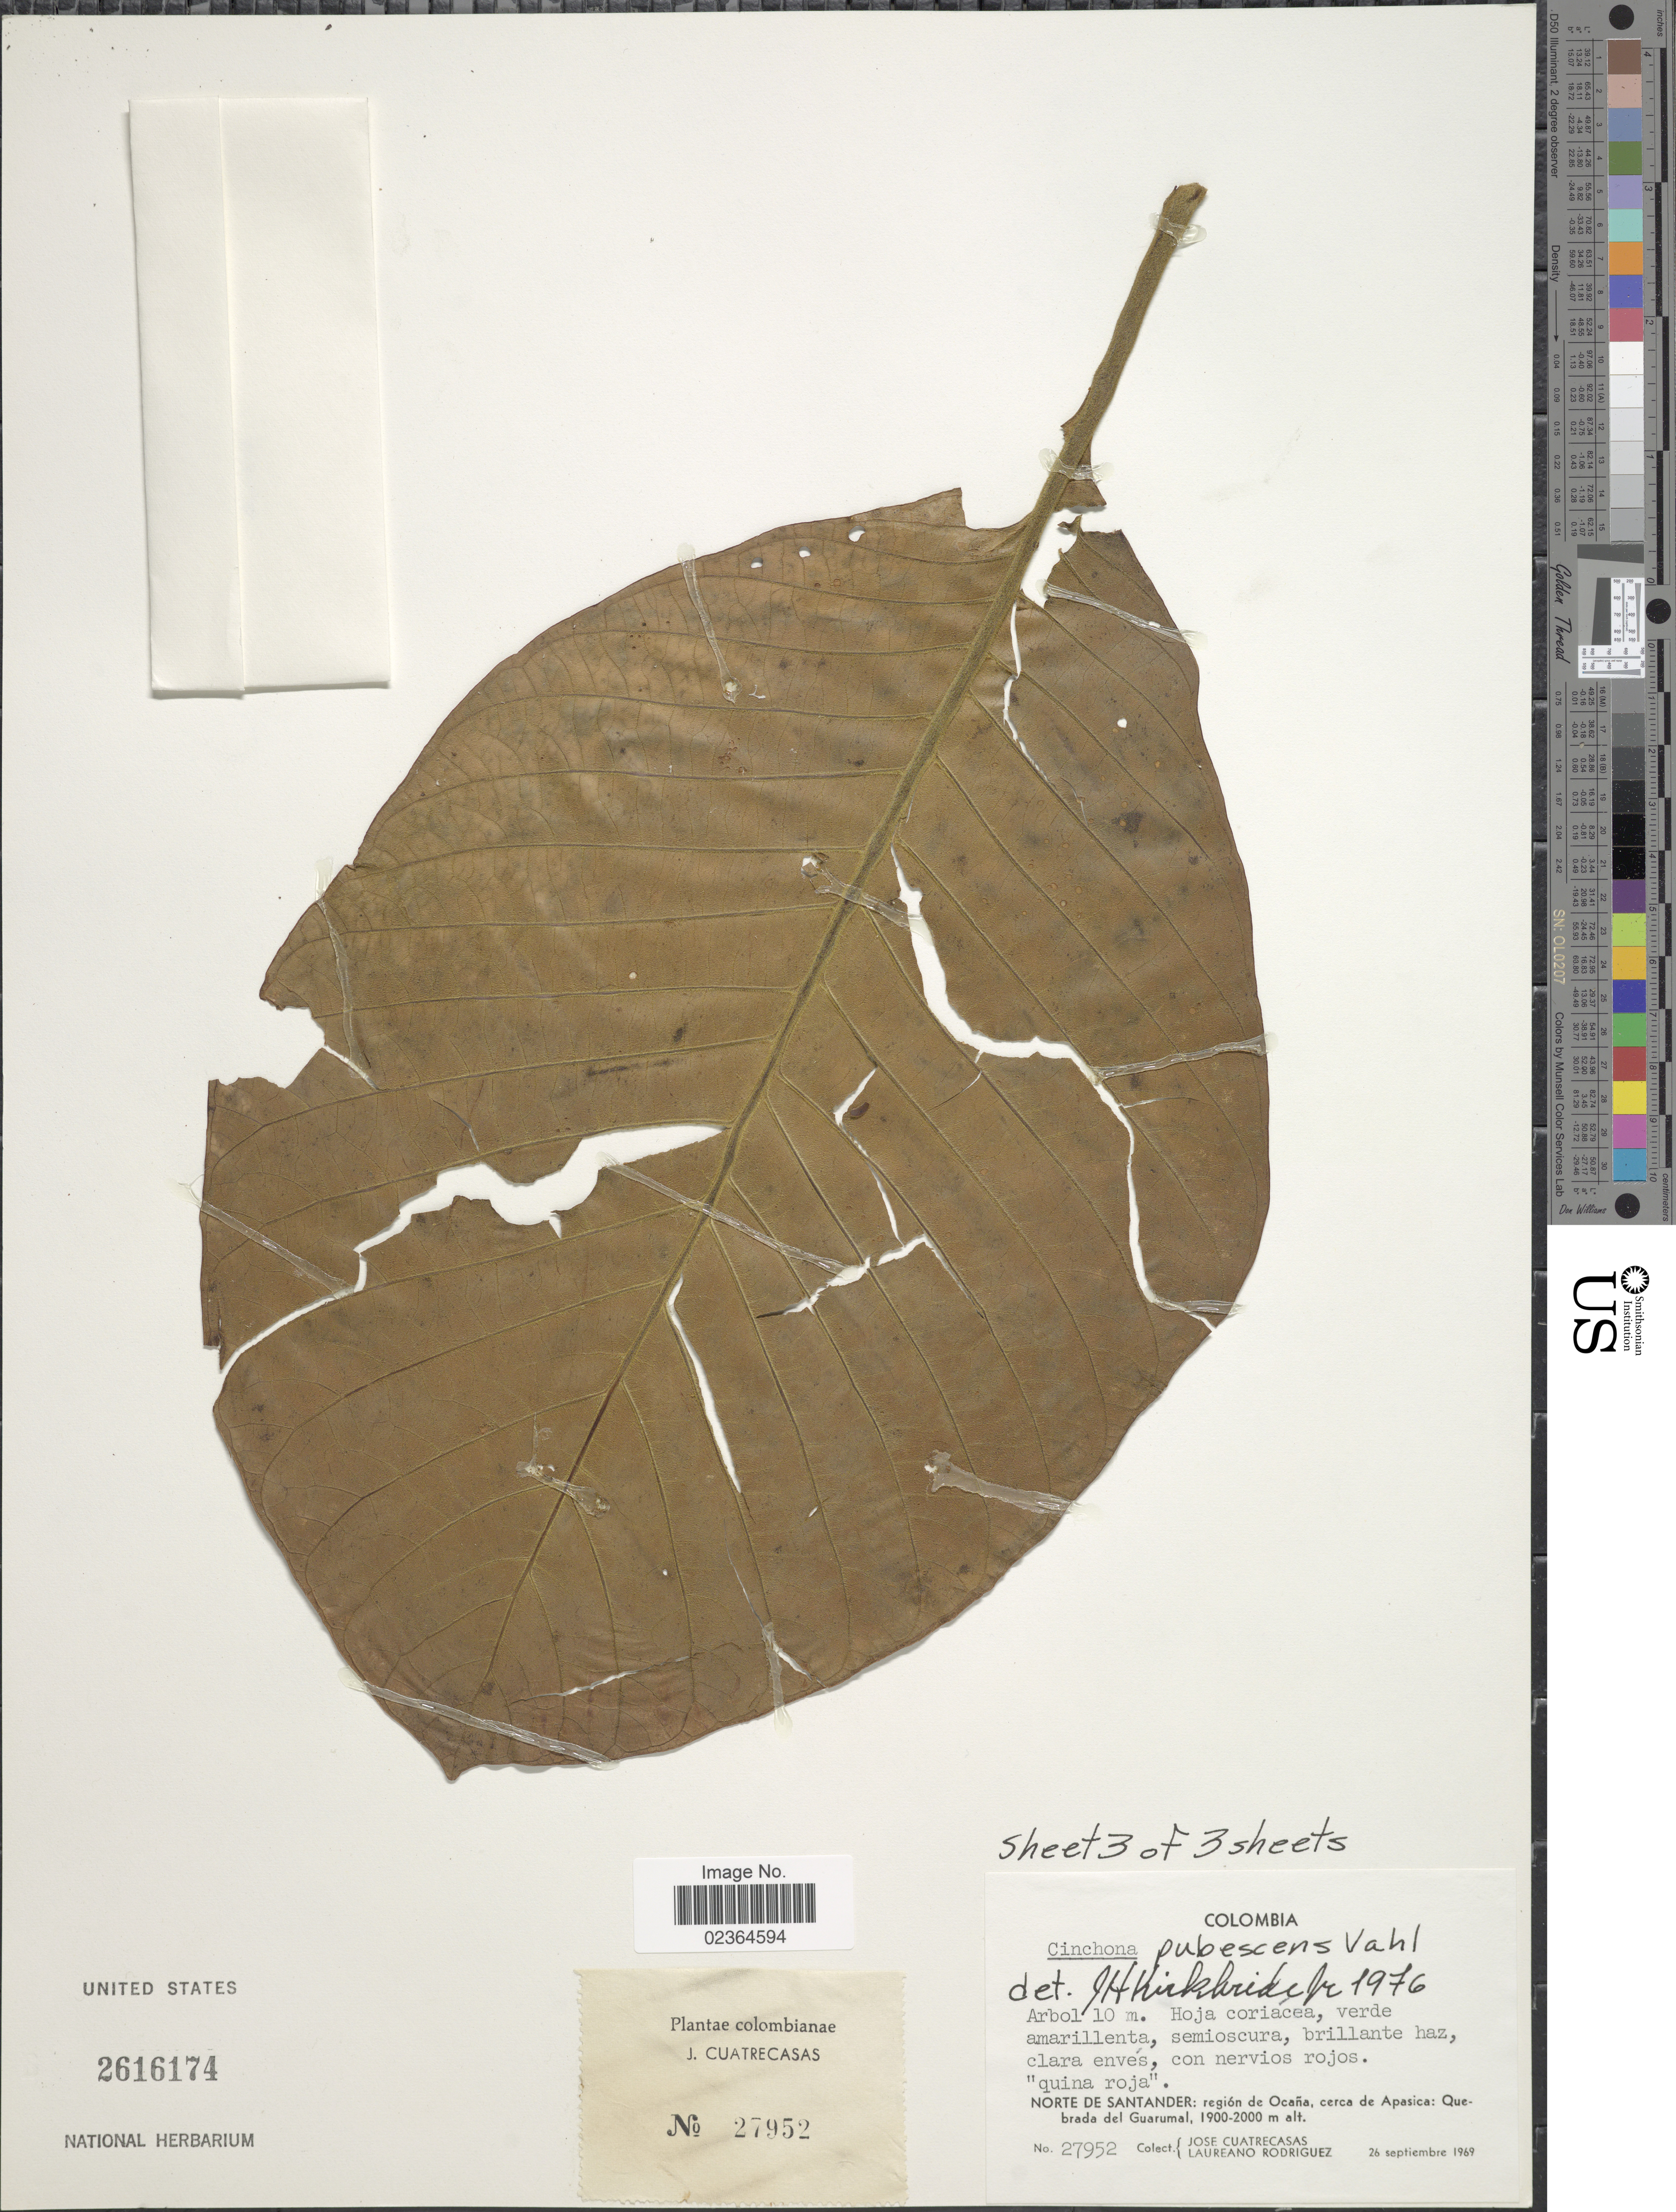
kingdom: Plantae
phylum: Tracheophyta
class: Magnoliopsida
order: Gentianales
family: Rubiaceae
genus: Cinchona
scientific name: Cinchona pubescens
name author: Vahl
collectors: J. Cuatrecasas & L. Rodriguez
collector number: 27952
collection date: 1969-09-26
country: Colombia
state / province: Norte de Santander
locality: Región de Ocaña, cerca de Apasica: Quebrada del Guarumal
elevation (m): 1900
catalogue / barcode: US 2616174